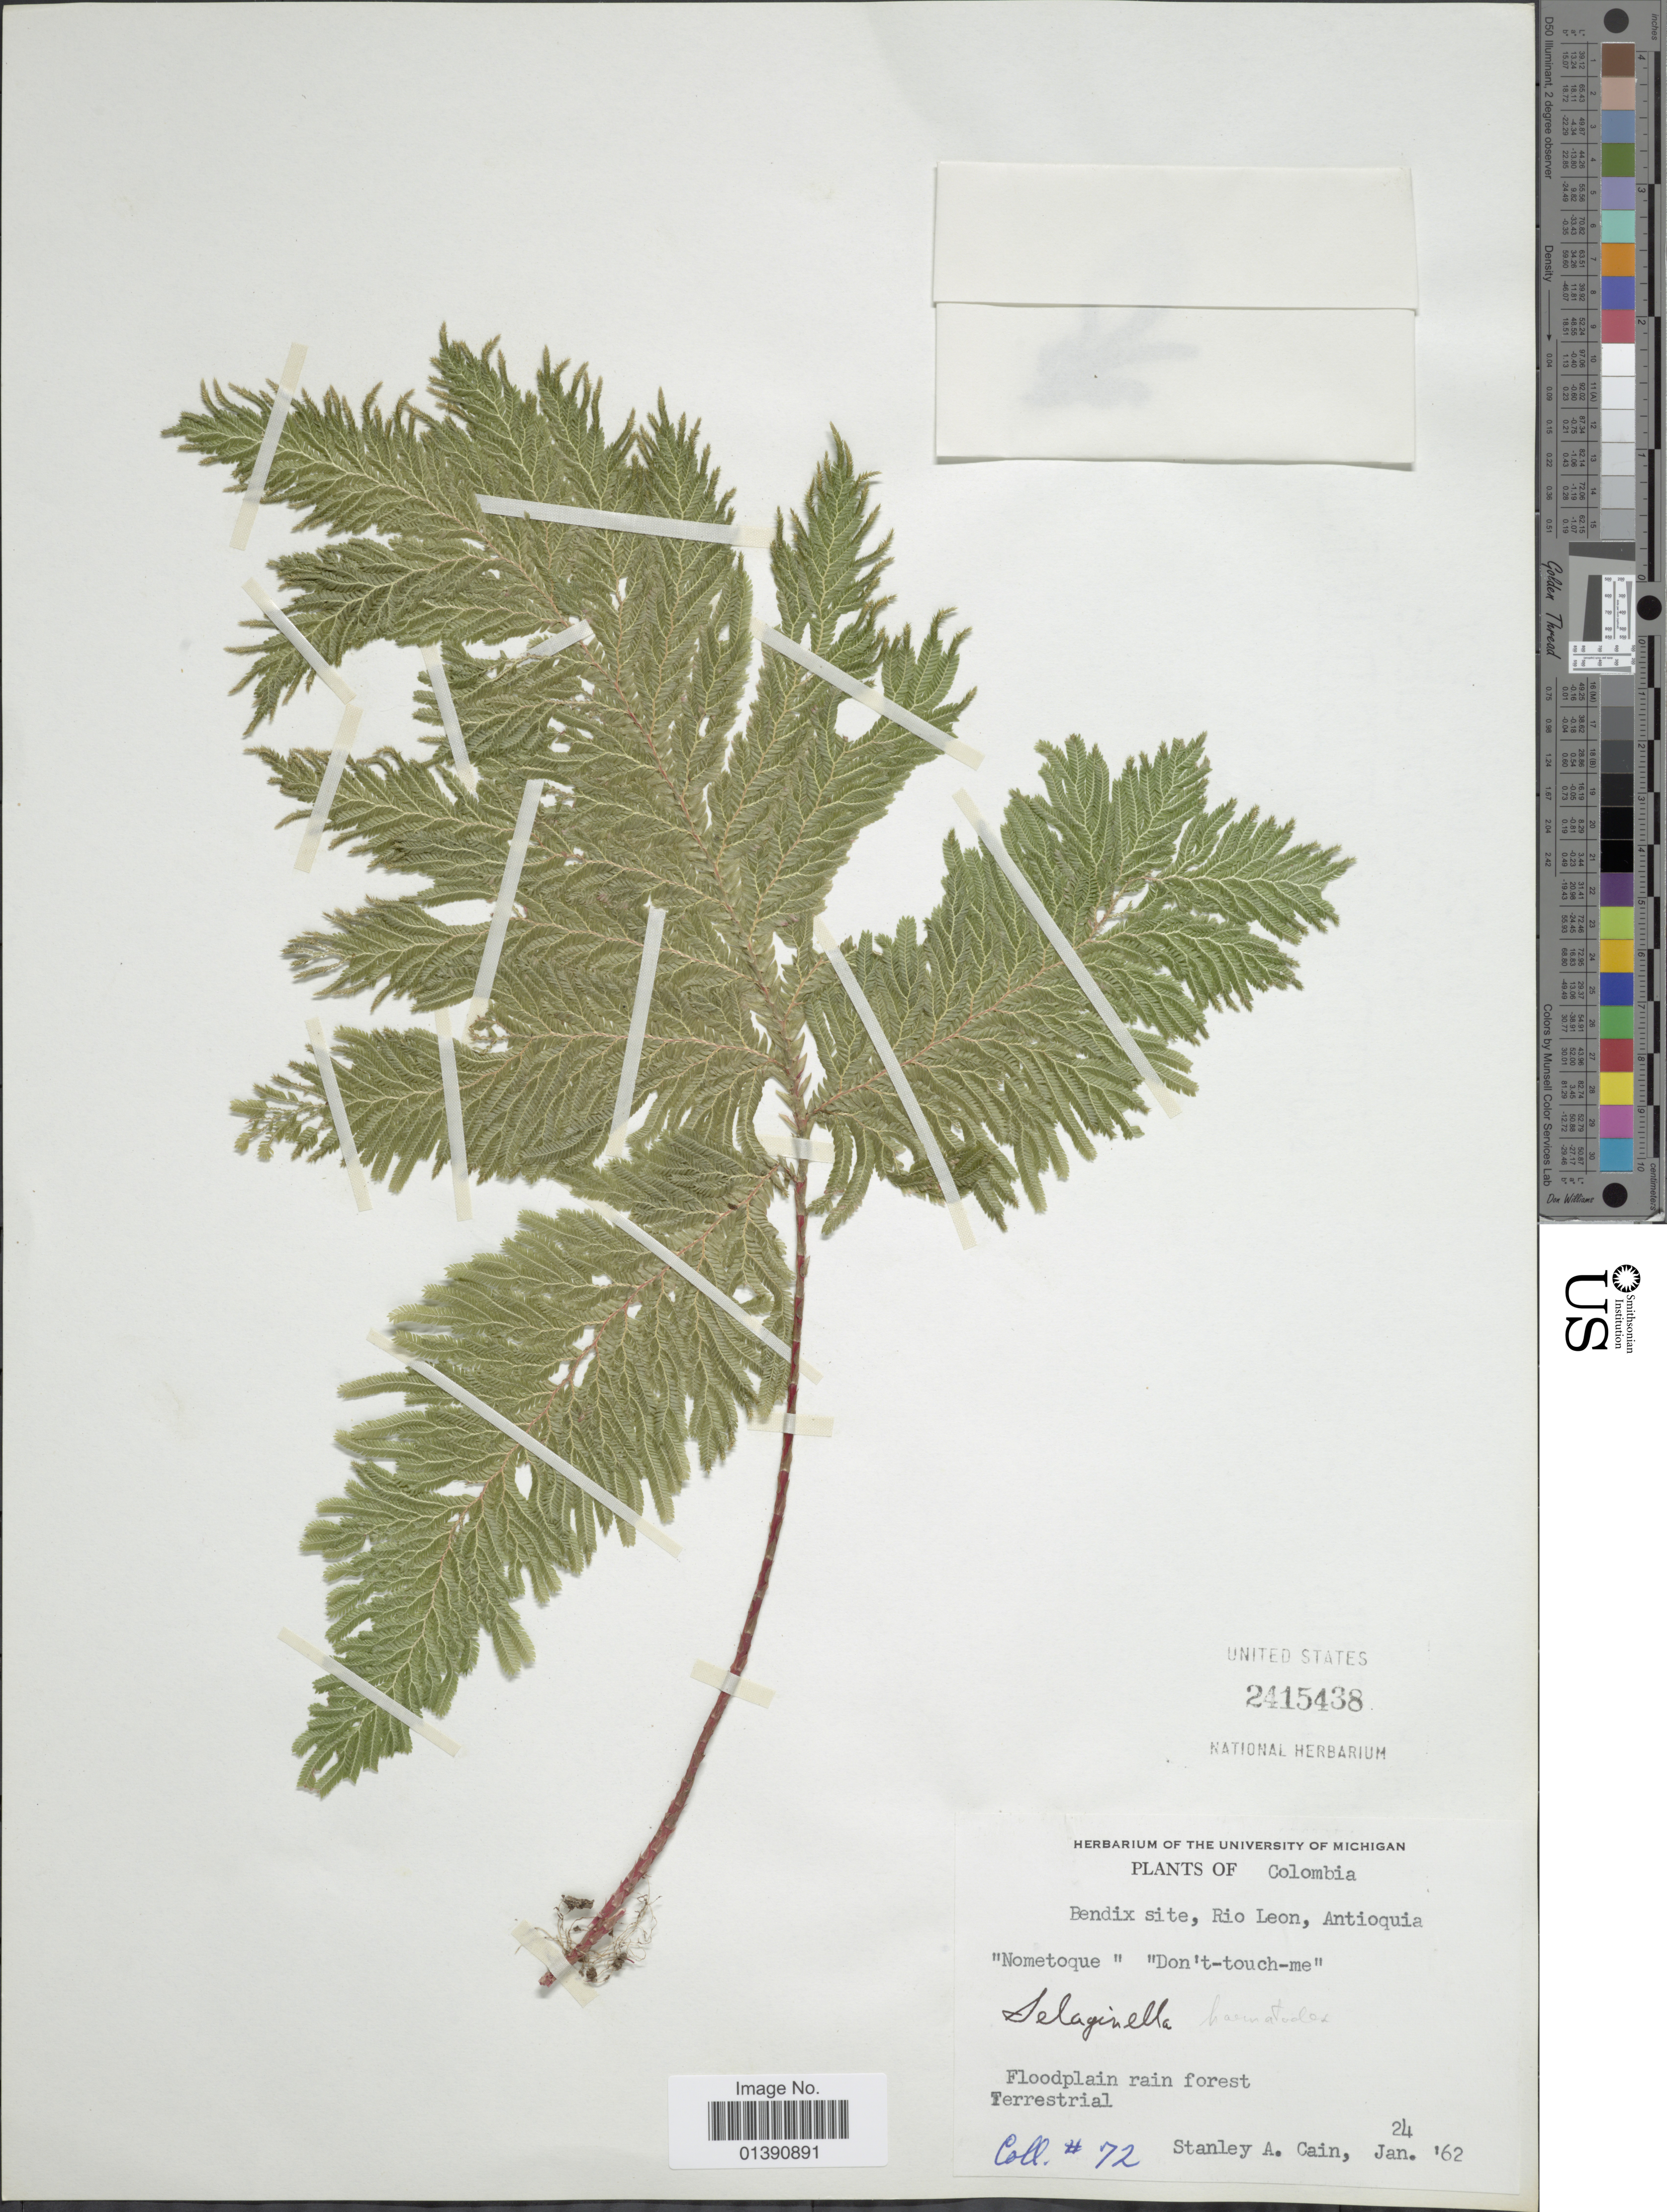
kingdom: Plantae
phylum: Tracheophyta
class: Lycopodiopsida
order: Selaginellales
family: Selaginellaceae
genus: Selaginella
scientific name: Selaginella haematodes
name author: (Kunze) Spring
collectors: S. Cain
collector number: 72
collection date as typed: Transcribed d/m/y: 24/1/62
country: Colombia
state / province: Antioquia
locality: Bendix Site, Rio Leon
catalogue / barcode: US 2415438